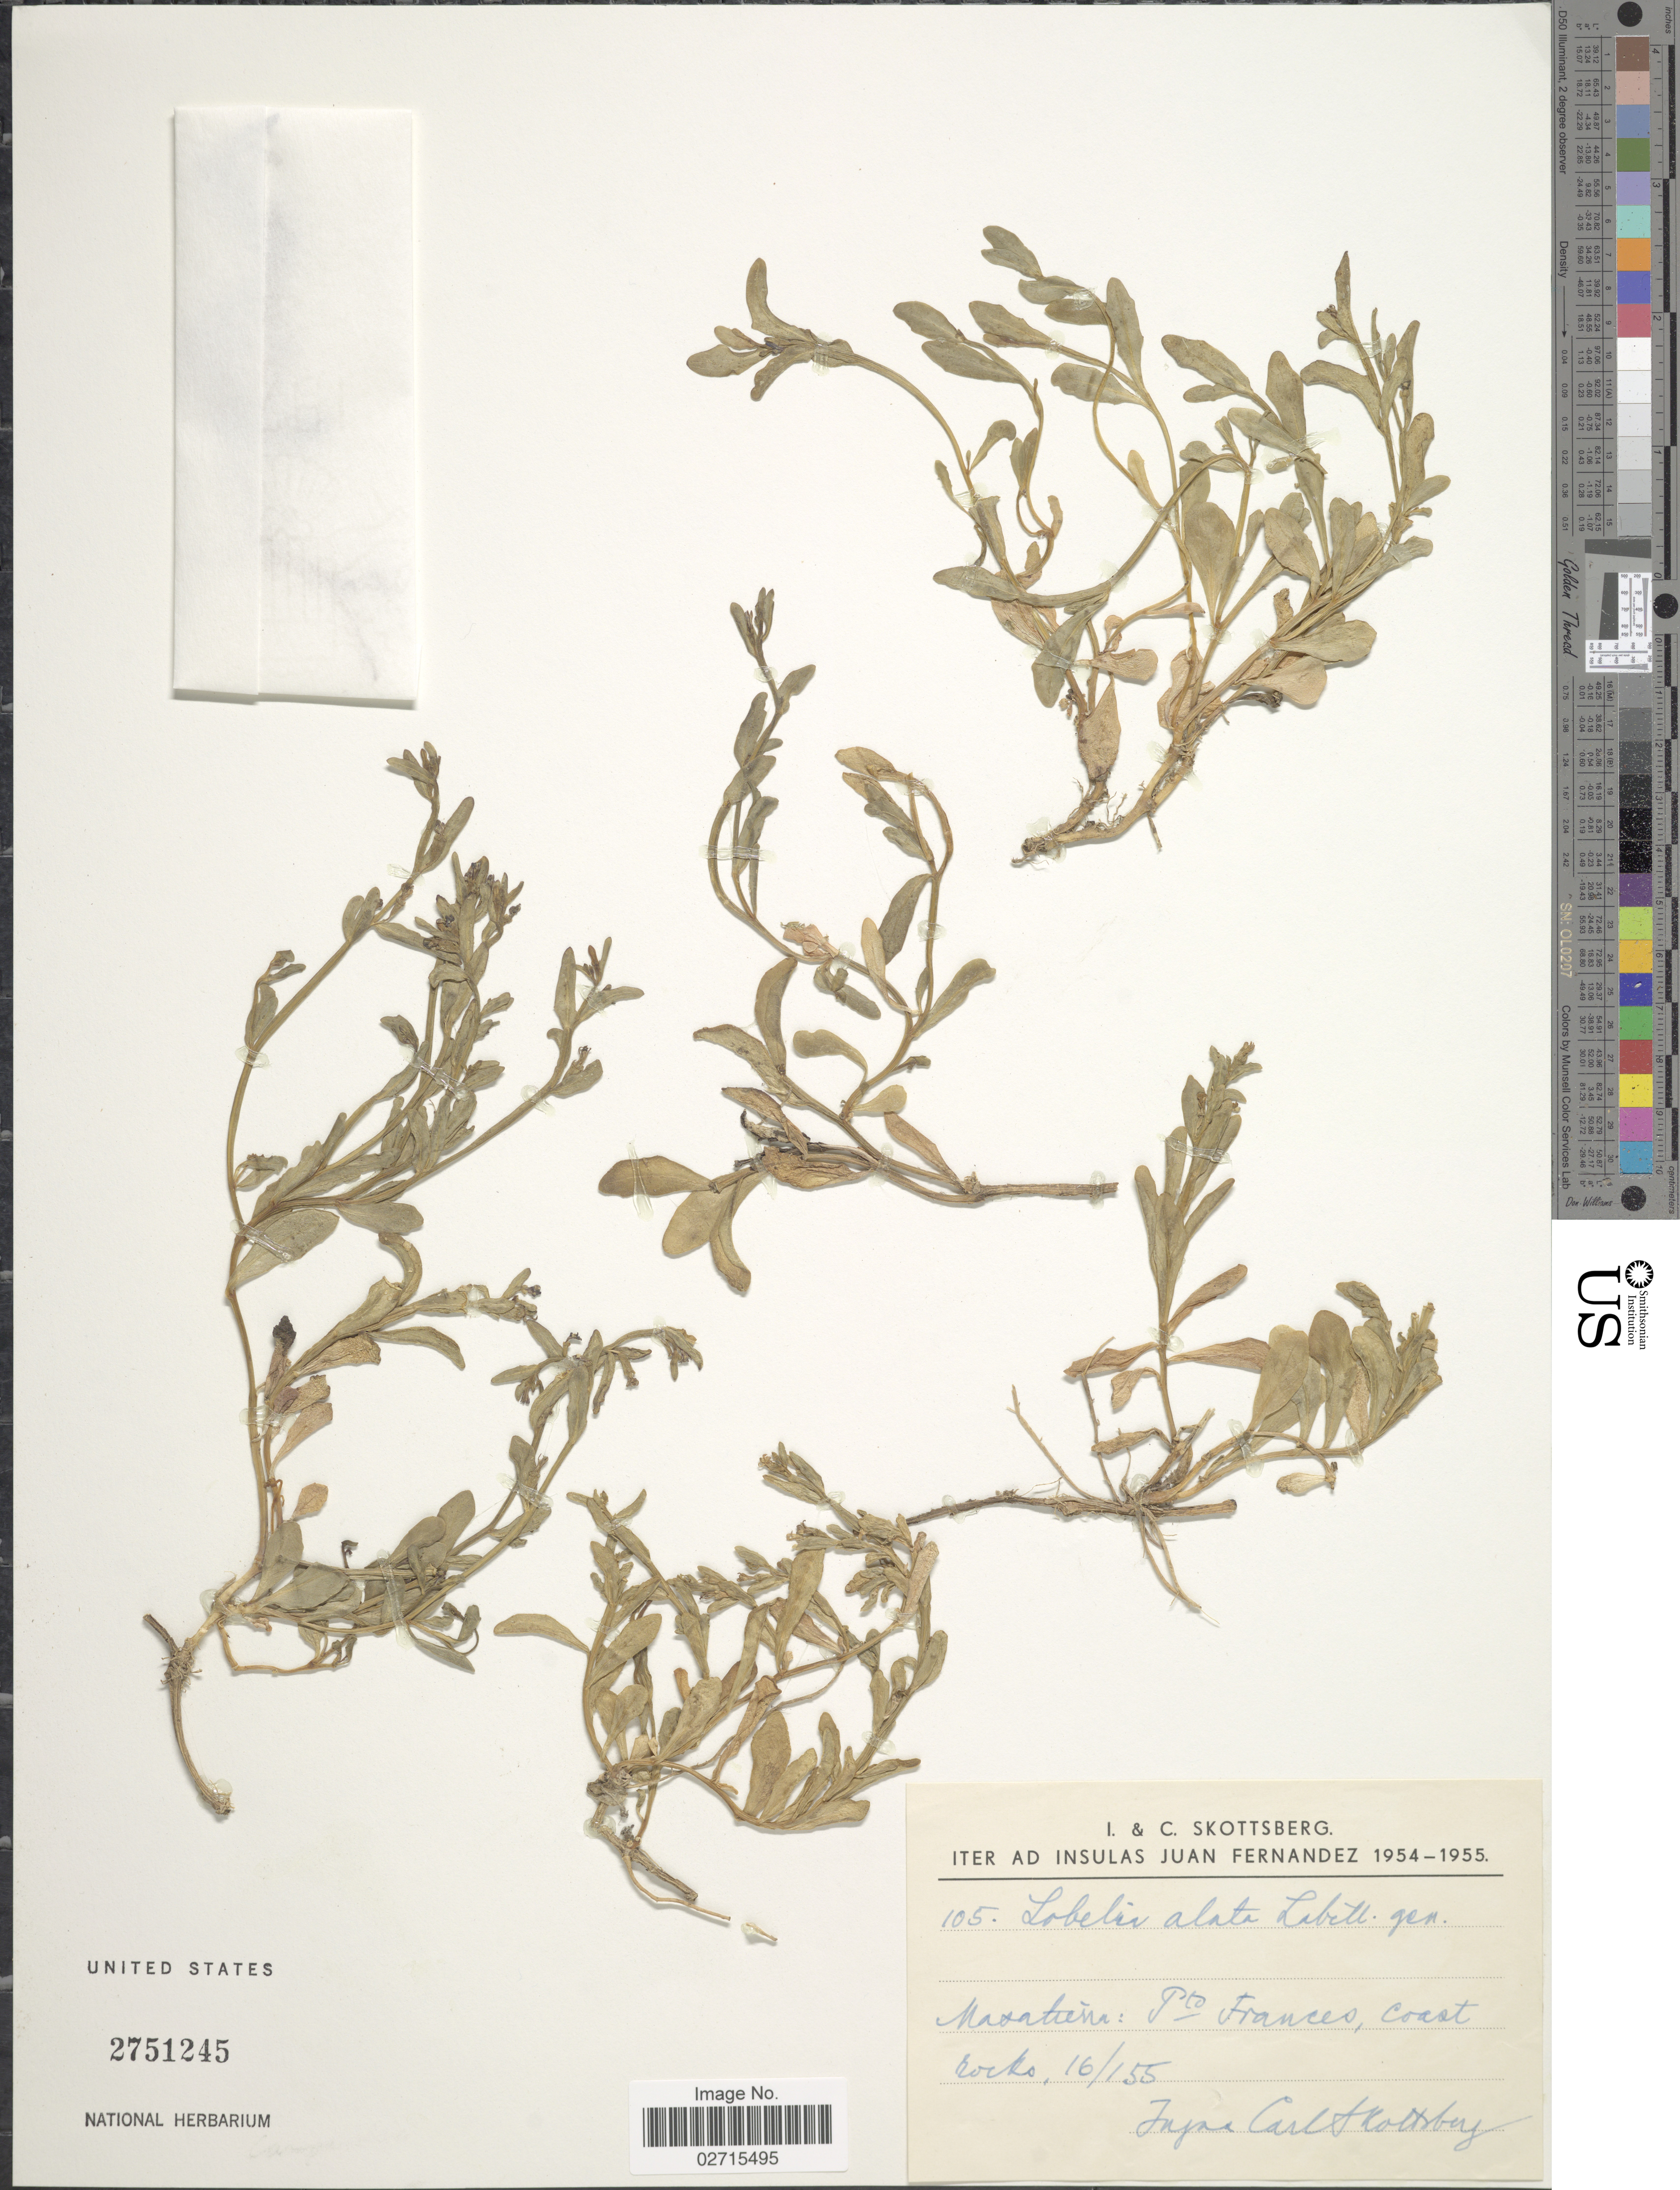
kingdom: Plantae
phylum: Tracheophyta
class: Magnoliopsida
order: Asterales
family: Campanulaceae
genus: Lobelia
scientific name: Lobelia alata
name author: Labill.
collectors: I. Skottsberg & C. Skottsberg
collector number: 105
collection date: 1955-01-16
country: Chile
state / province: Valparaíso (V)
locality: Masatierra: Pto. Franco, coast rocks, Iter ad insulas Juan Fernandez.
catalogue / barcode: US 2751245